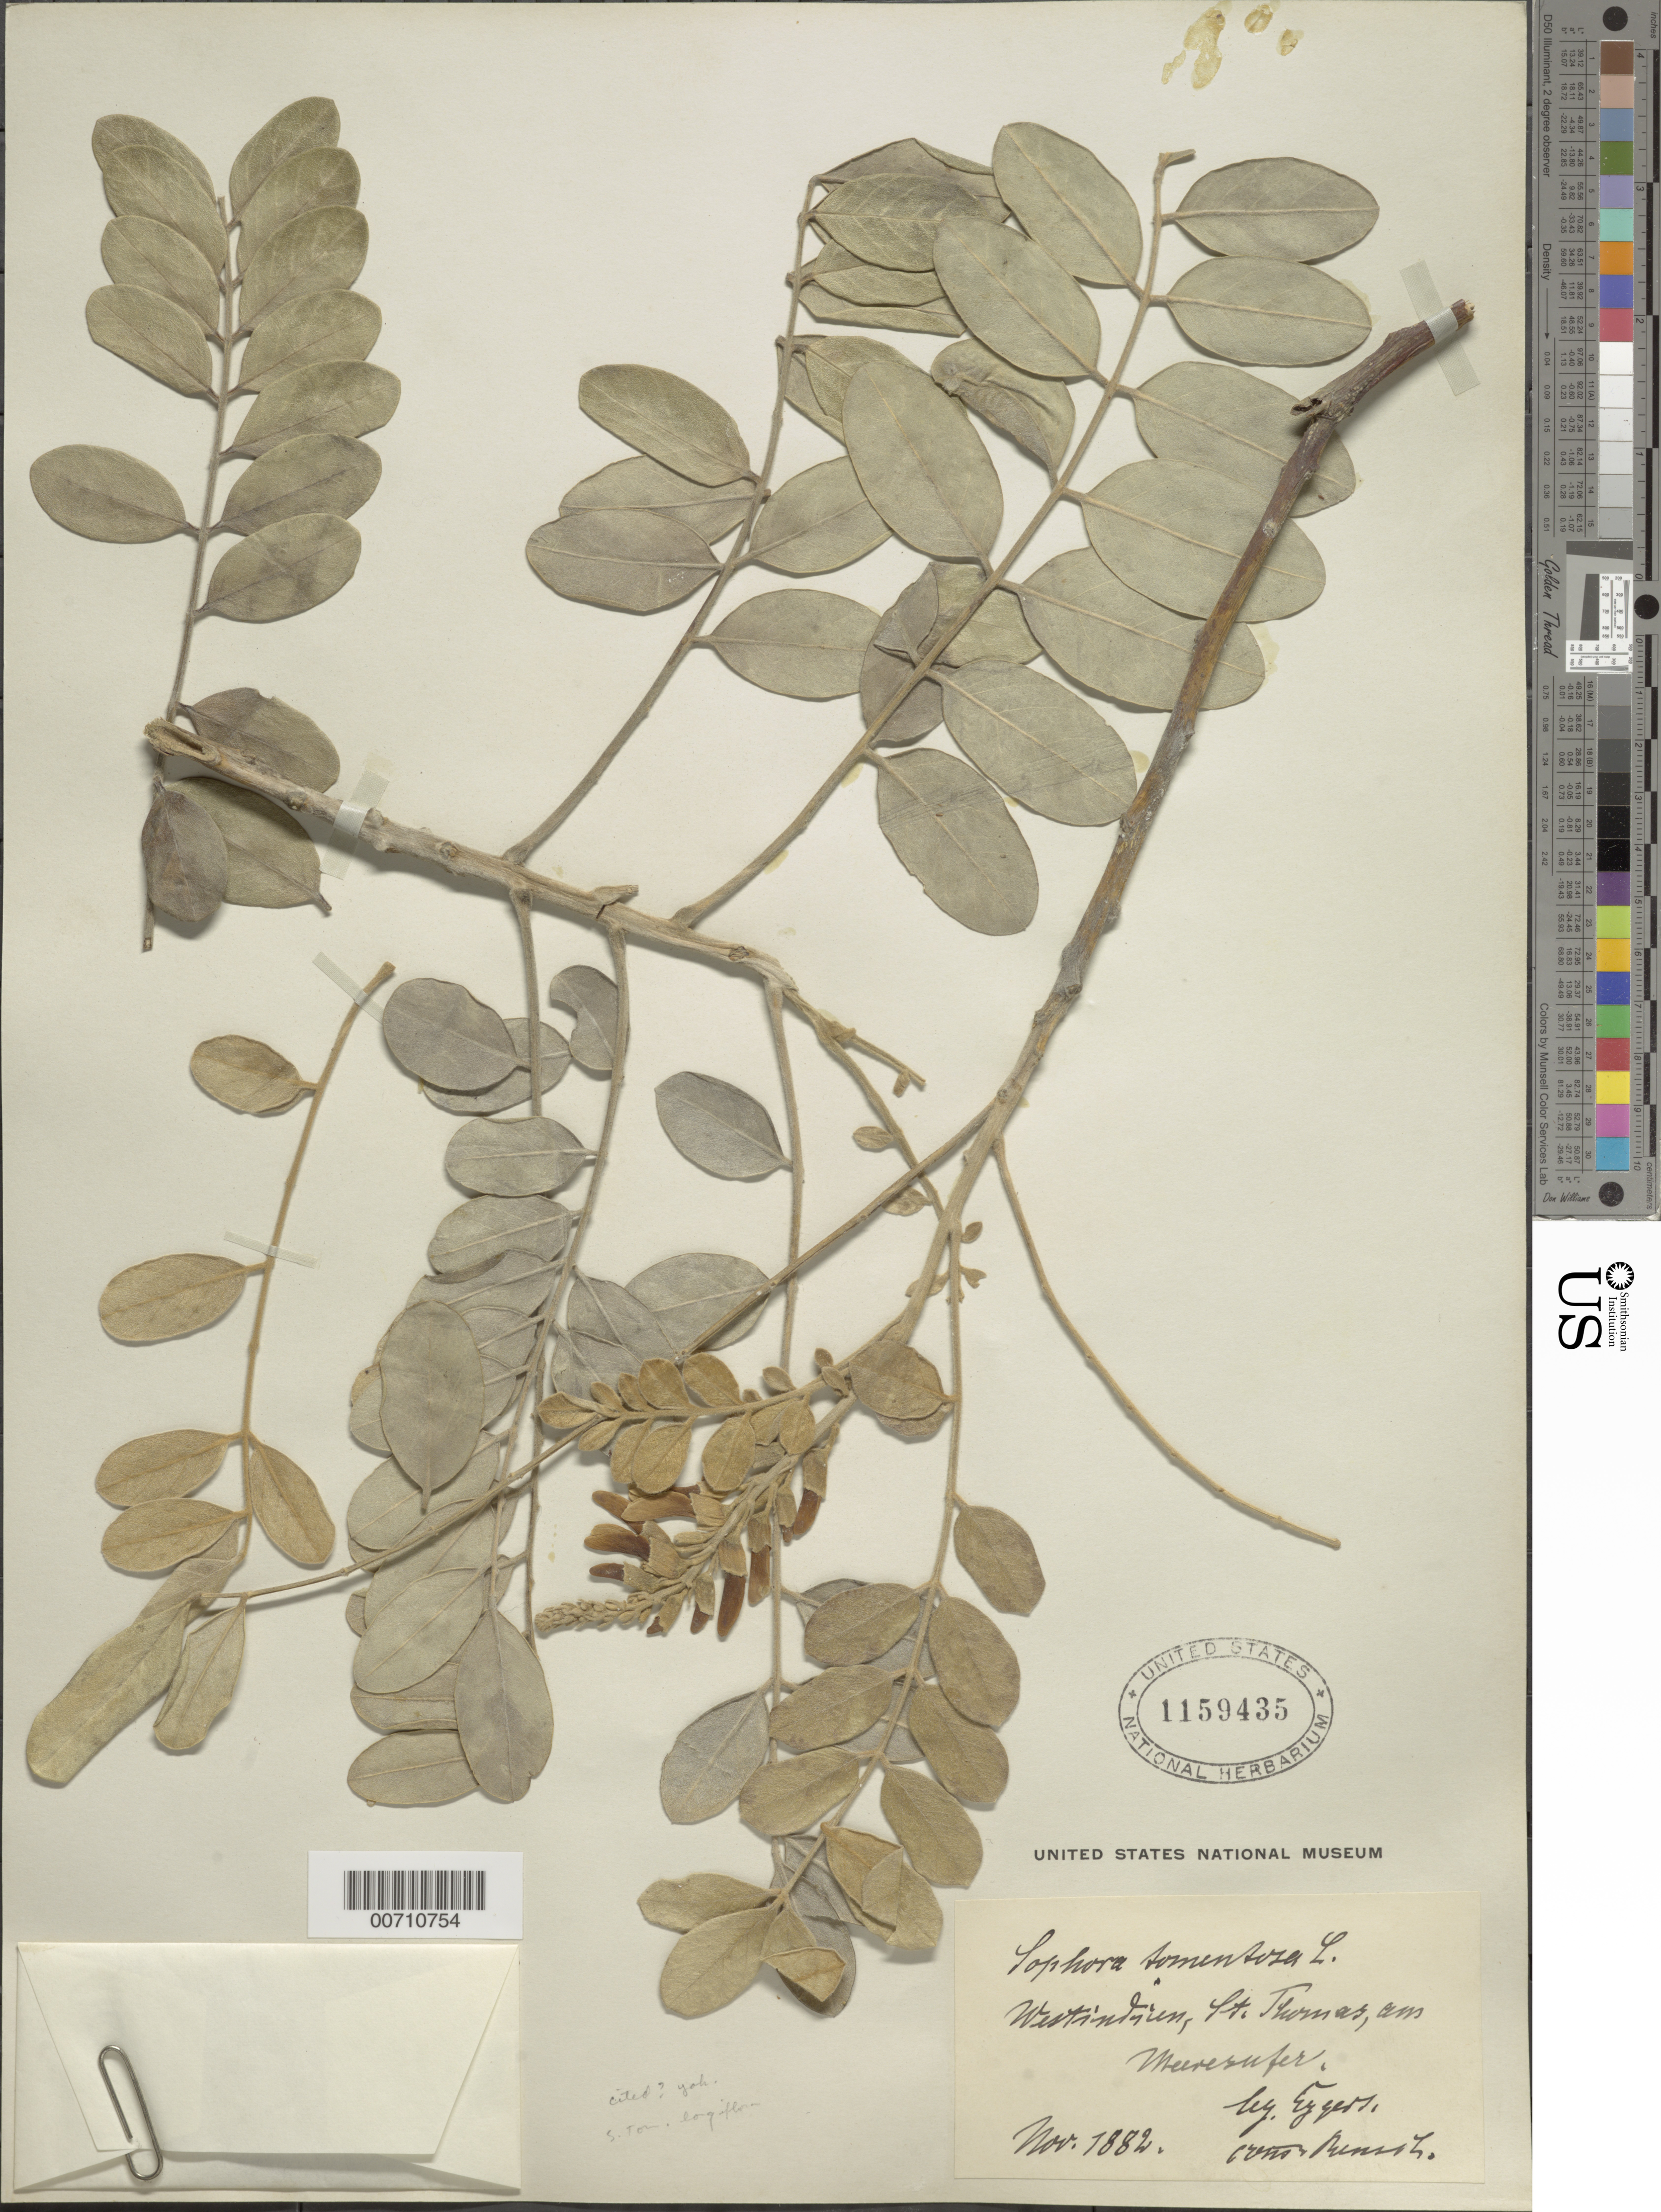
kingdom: Plantae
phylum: Tracheophyta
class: Magnoliopsida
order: Fabales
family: Fabaceae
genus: Sophora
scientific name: Sophora tomentosa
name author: L.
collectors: H. F. A. von Eggers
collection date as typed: Nov 1882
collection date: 1882-11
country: U.S. Virgin Islands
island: St. Thomas Island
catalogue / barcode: US 1159435